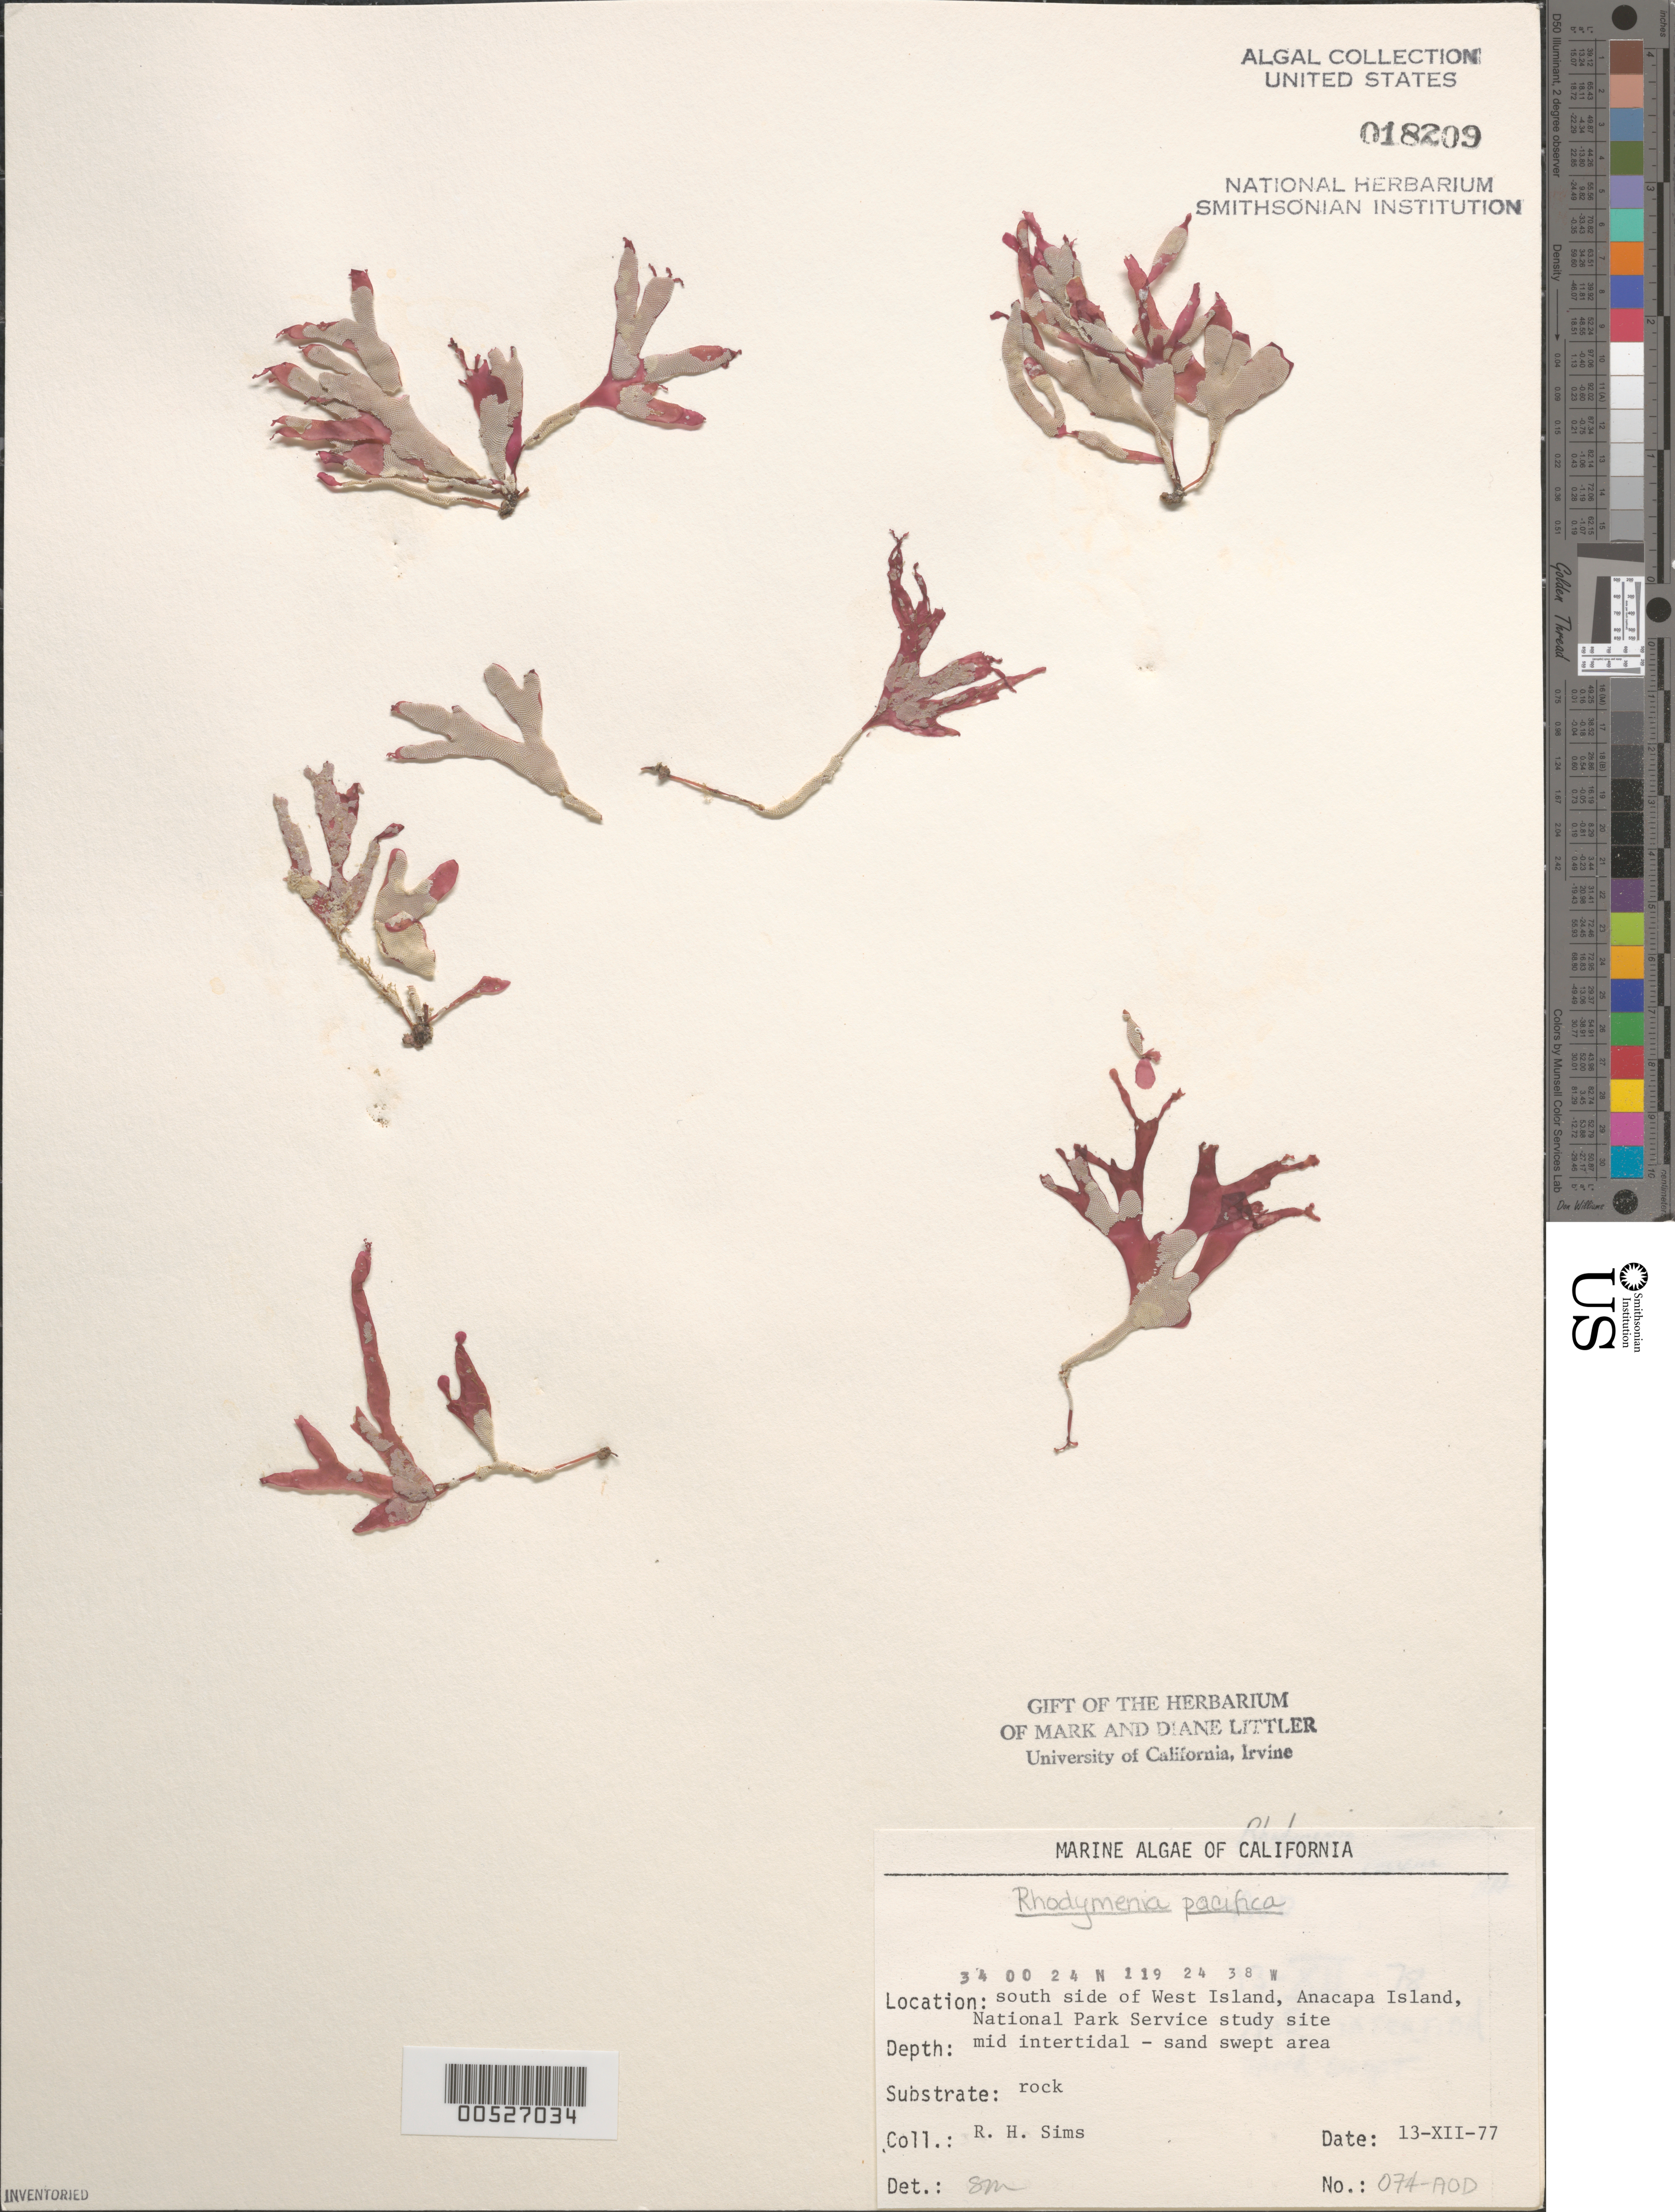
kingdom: Plantae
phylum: Rhodophyta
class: Florideophyceae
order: Rhodymeniales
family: Rhodymeniaceae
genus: Rhodymenia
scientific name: Rhodymenia pacifica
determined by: Murray, S. N.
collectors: R. H. Sims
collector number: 074-AOD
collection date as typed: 13 Dec 1977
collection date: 1977-12-13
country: United States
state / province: California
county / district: Ventura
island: Anacapa Island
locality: South side of west island [National Park Service site]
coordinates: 34 00'24"N, 119 24'38"W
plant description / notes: BLM-SOCALBIGHT Rocky Intertidal Survey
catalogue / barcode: US 18209